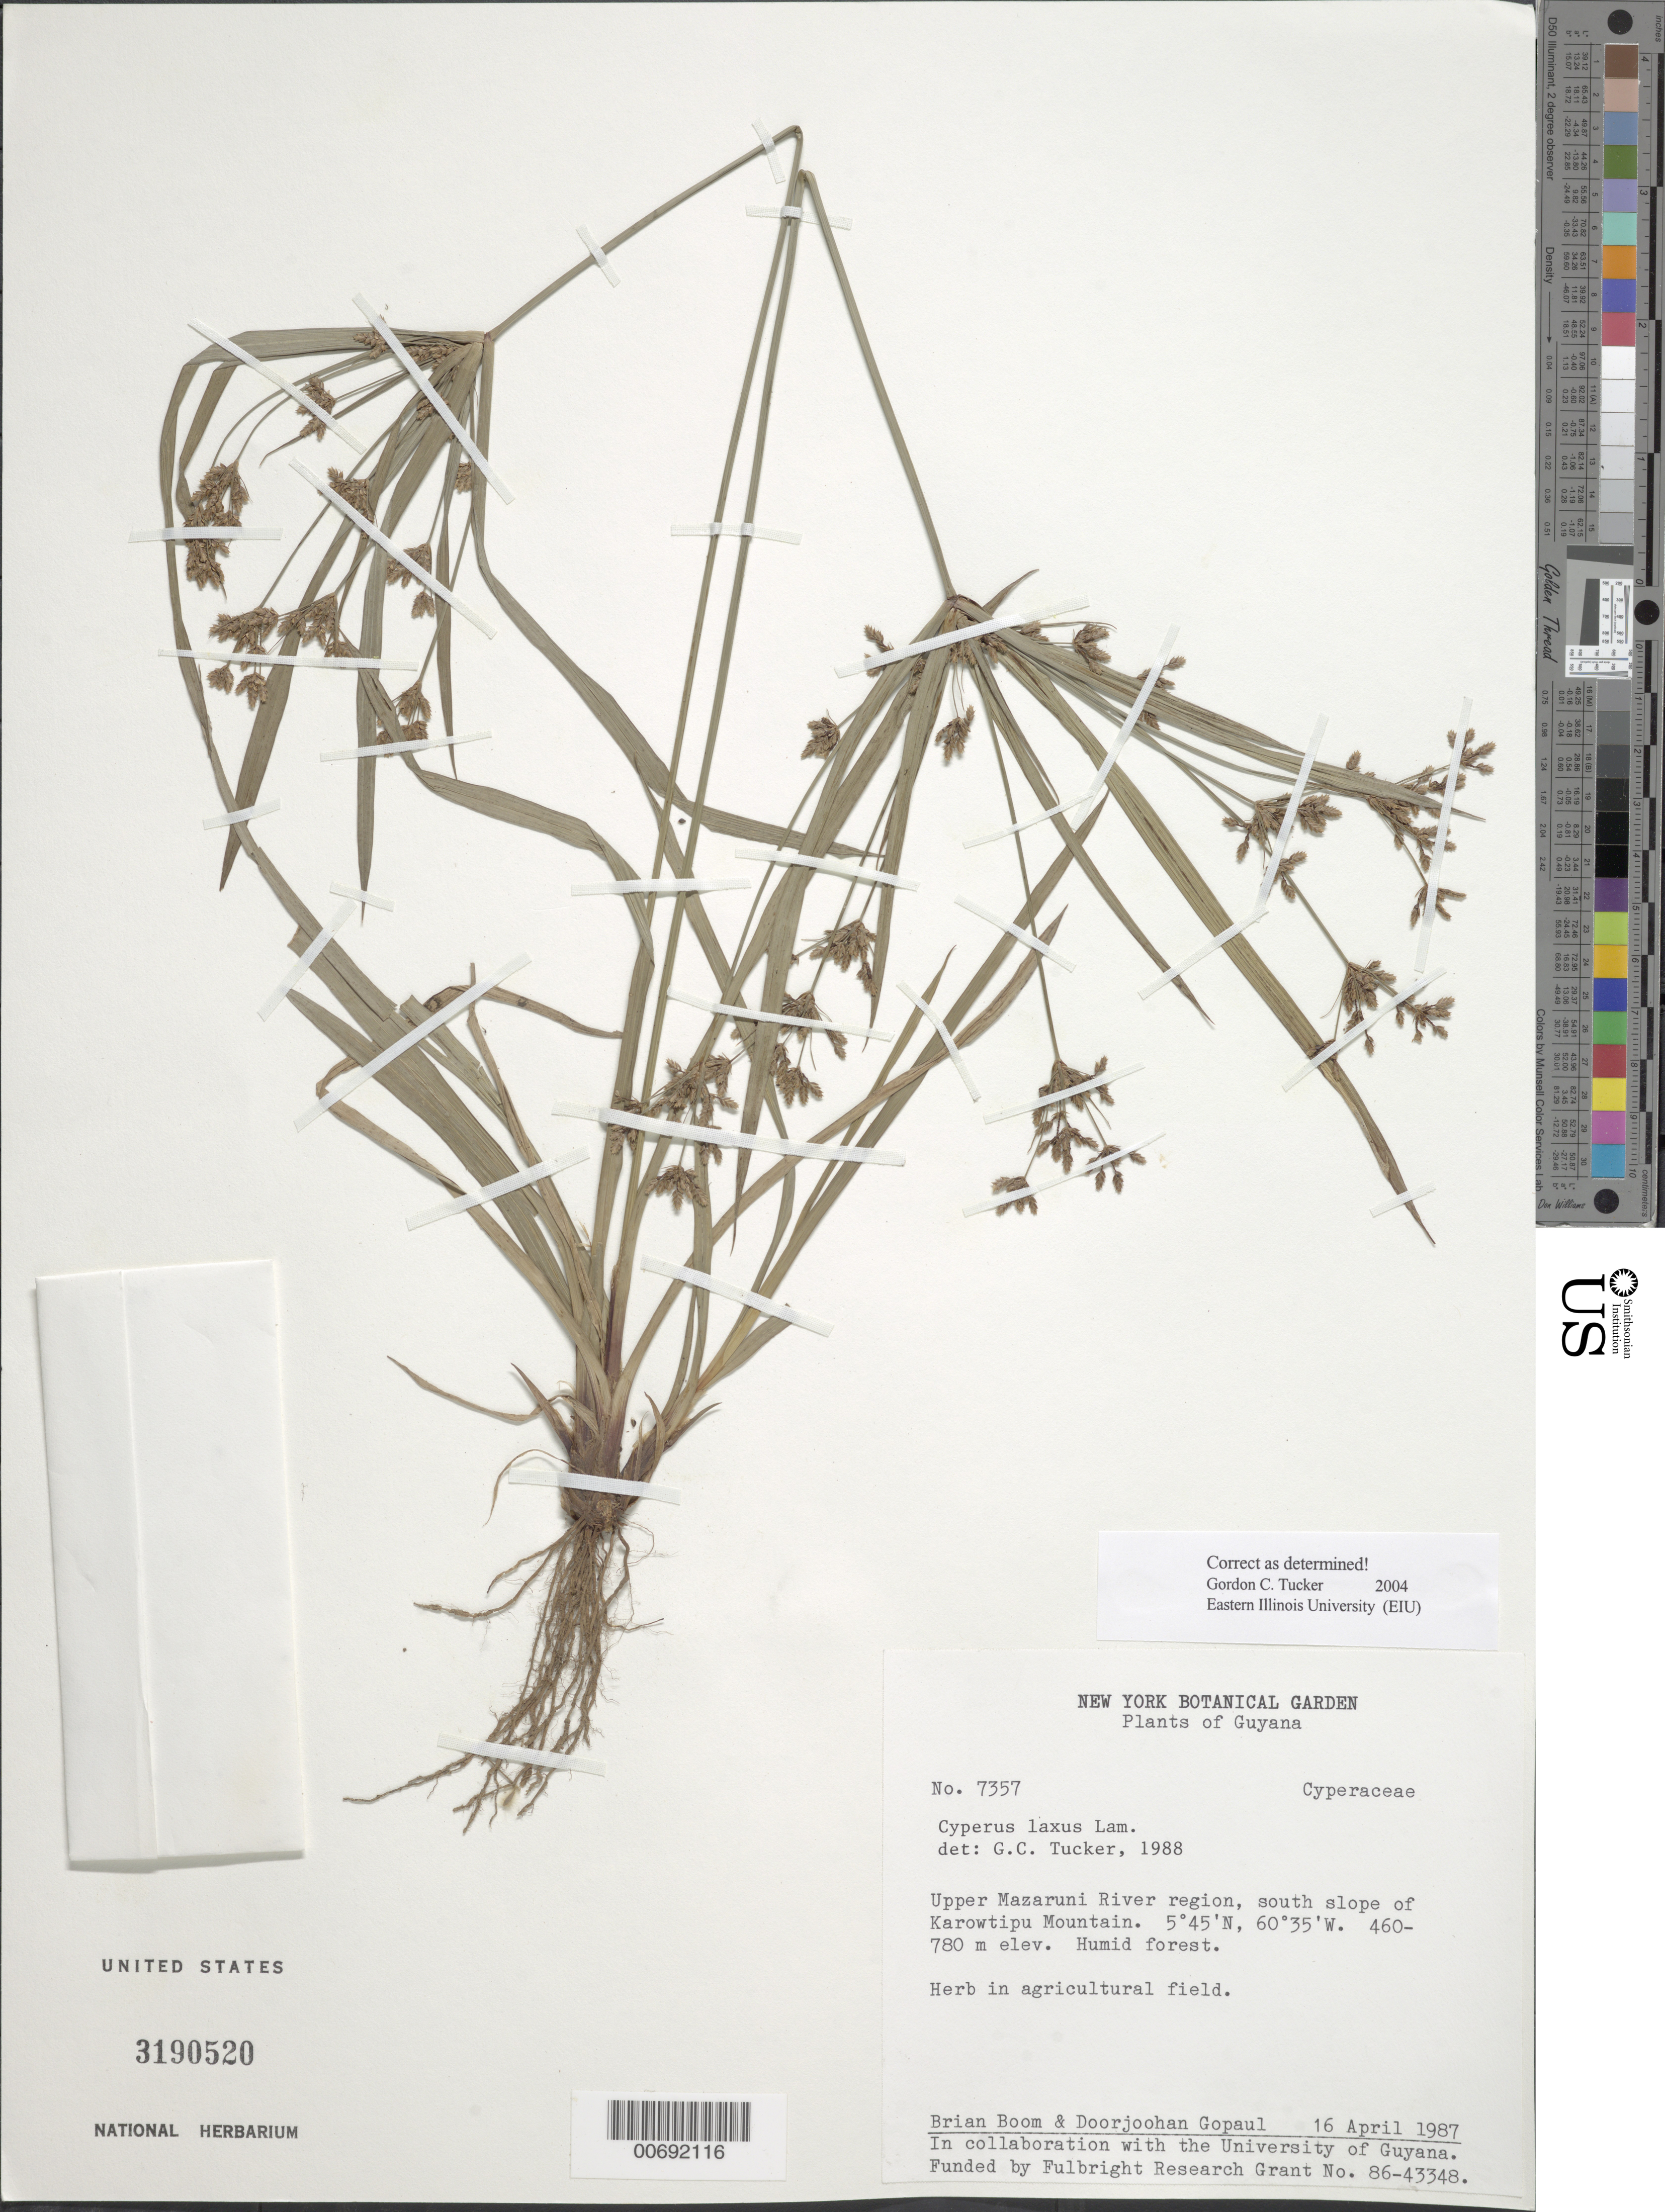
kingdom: Plantae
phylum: Tracheophyta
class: Liliopsida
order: Poales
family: Cyperaceae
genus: Cyperus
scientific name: Cyperus laxus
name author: Lam.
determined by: Tucker, G. C.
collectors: B. M. Boom & D. Gopaul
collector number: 7357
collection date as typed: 16-Apr-87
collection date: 1987-04-16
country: Guyana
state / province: Cuyuni-Mazaruni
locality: Karowtipu Mountain, S slope, upper Mazaruni R. region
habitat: Humid forest, in agricultural field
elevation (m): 460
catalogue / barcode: US 3190520